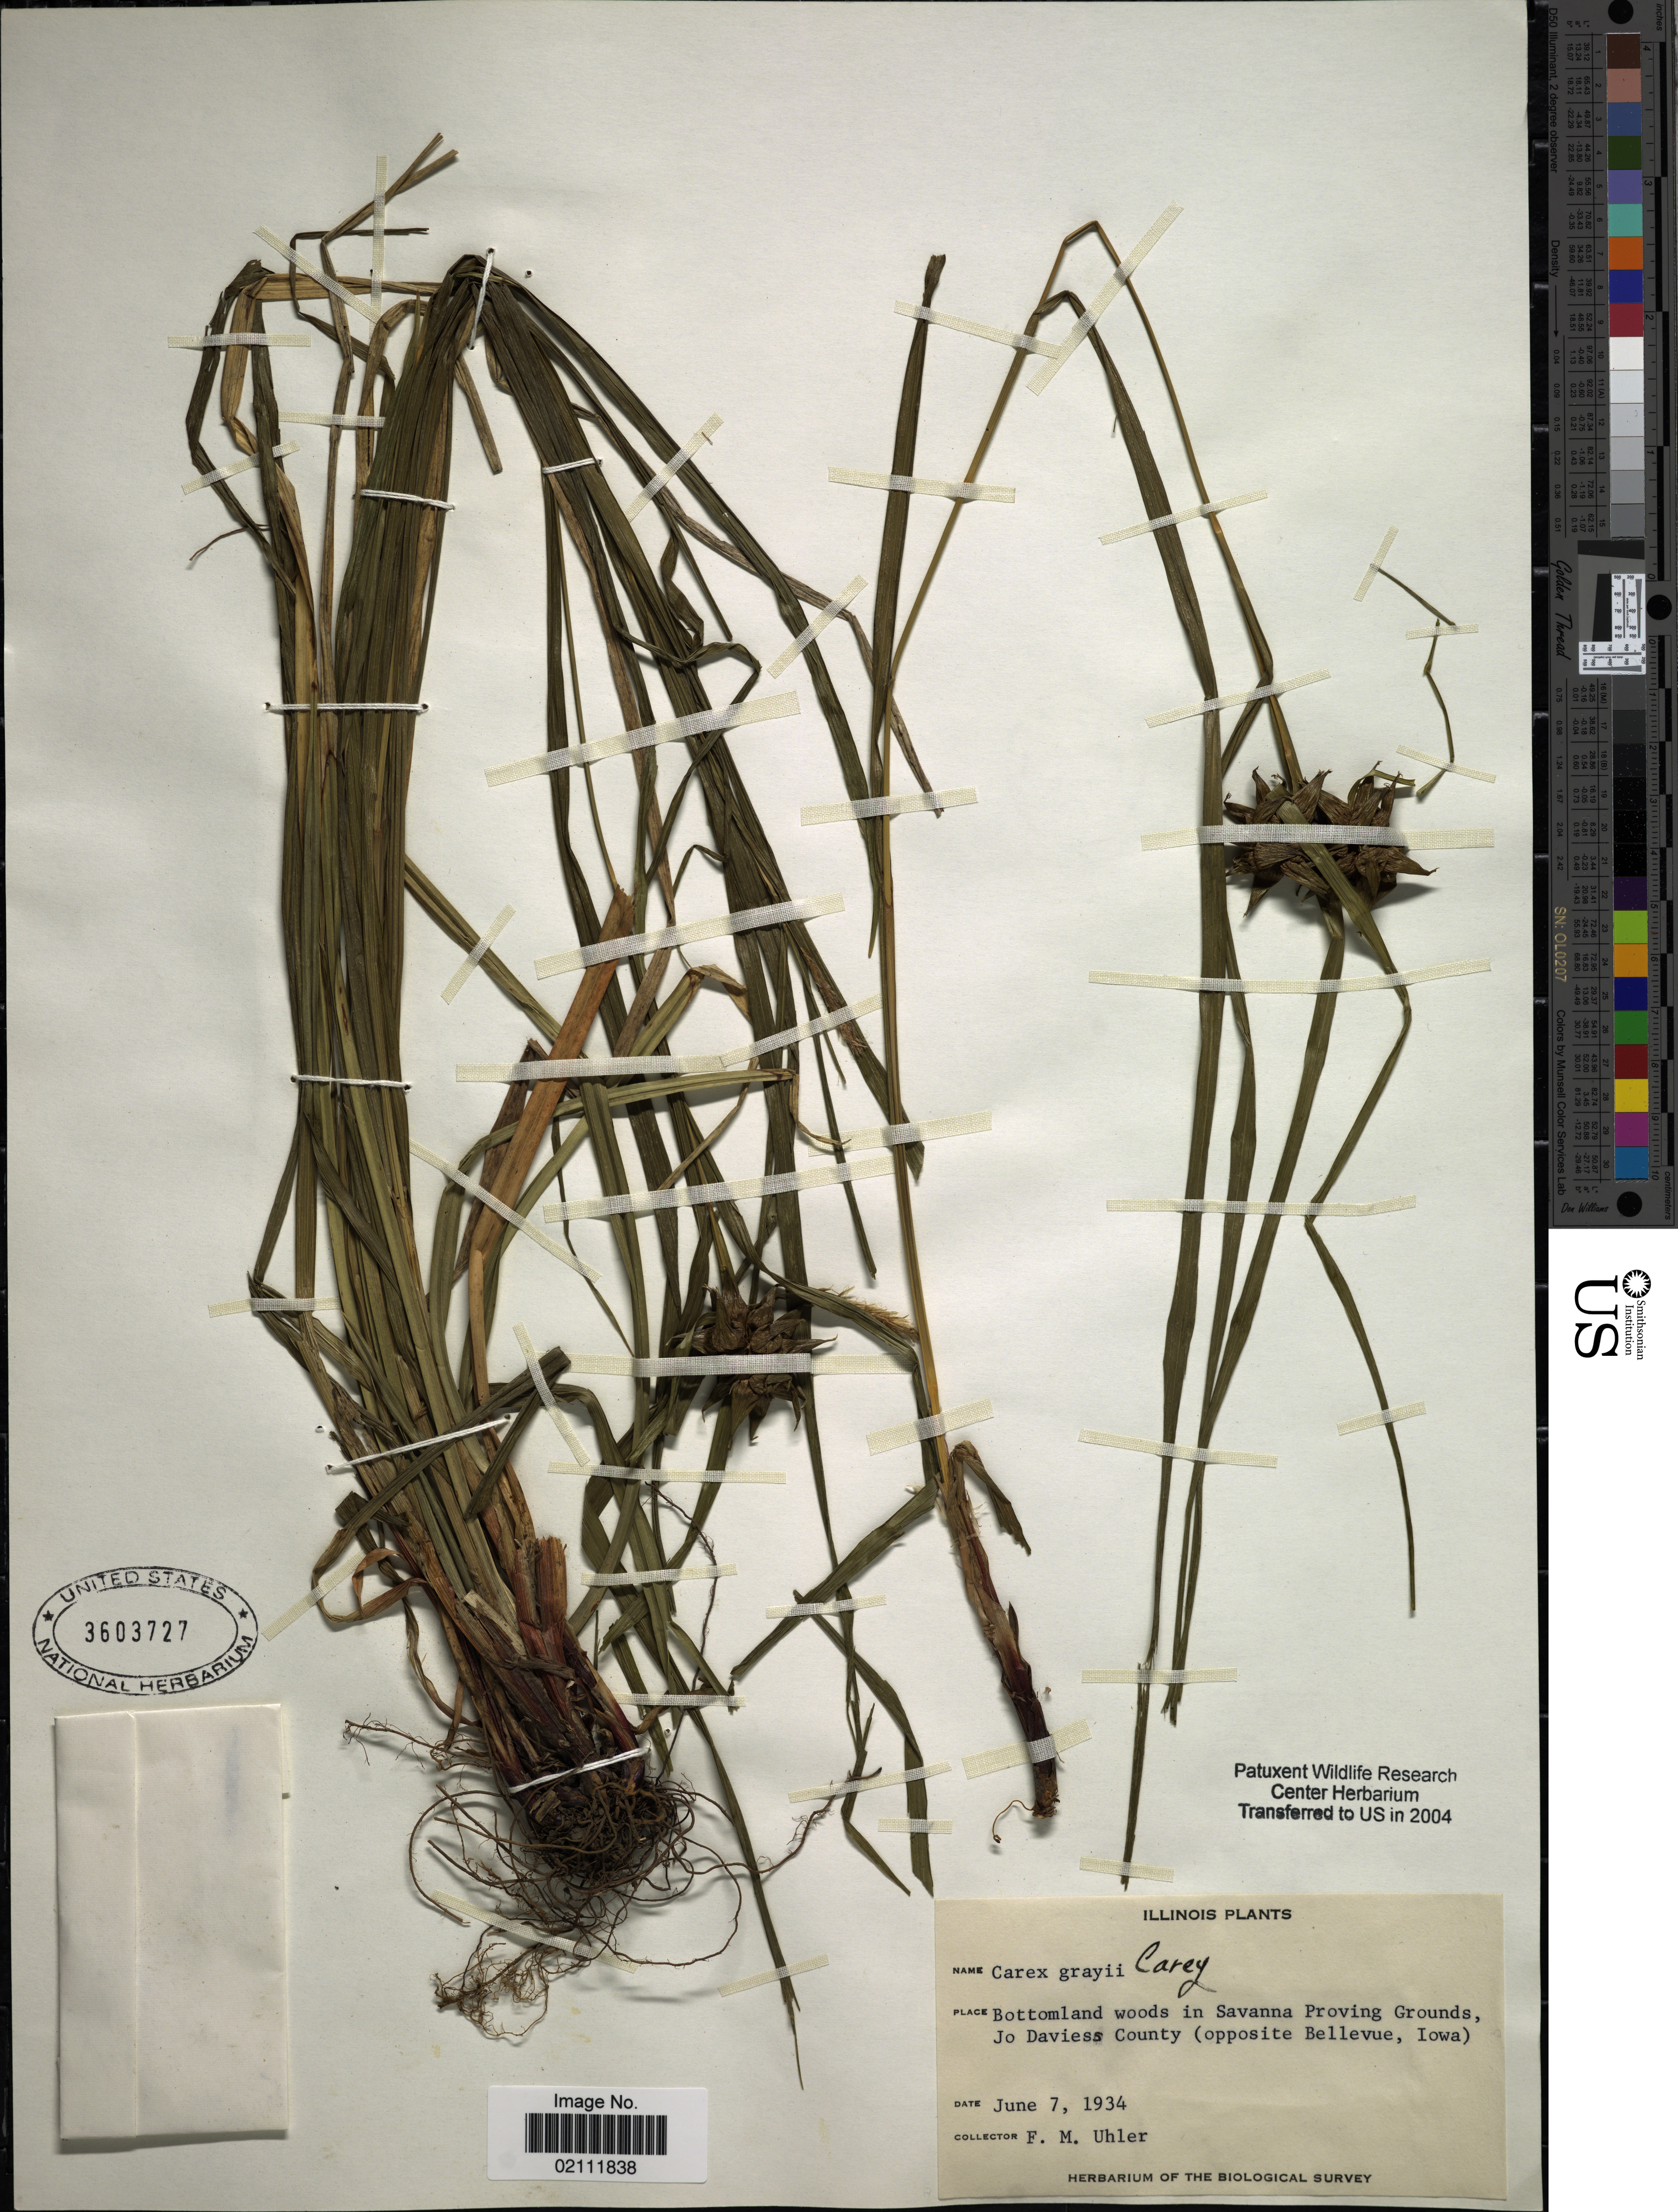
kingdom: Plantae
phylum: Tracheophyta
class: Liliopsida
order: Poales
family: Cyperaceae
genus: Carex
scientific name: Carex grayi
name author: J. Carey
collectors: F. M. Uhler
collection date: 1934-06-07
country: United States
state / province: Illinois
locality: Bottomland woods in Savanna Proving Grounds, Jo Daviess County (opposite Bellevue, Iowa).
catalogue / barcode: US 3603727